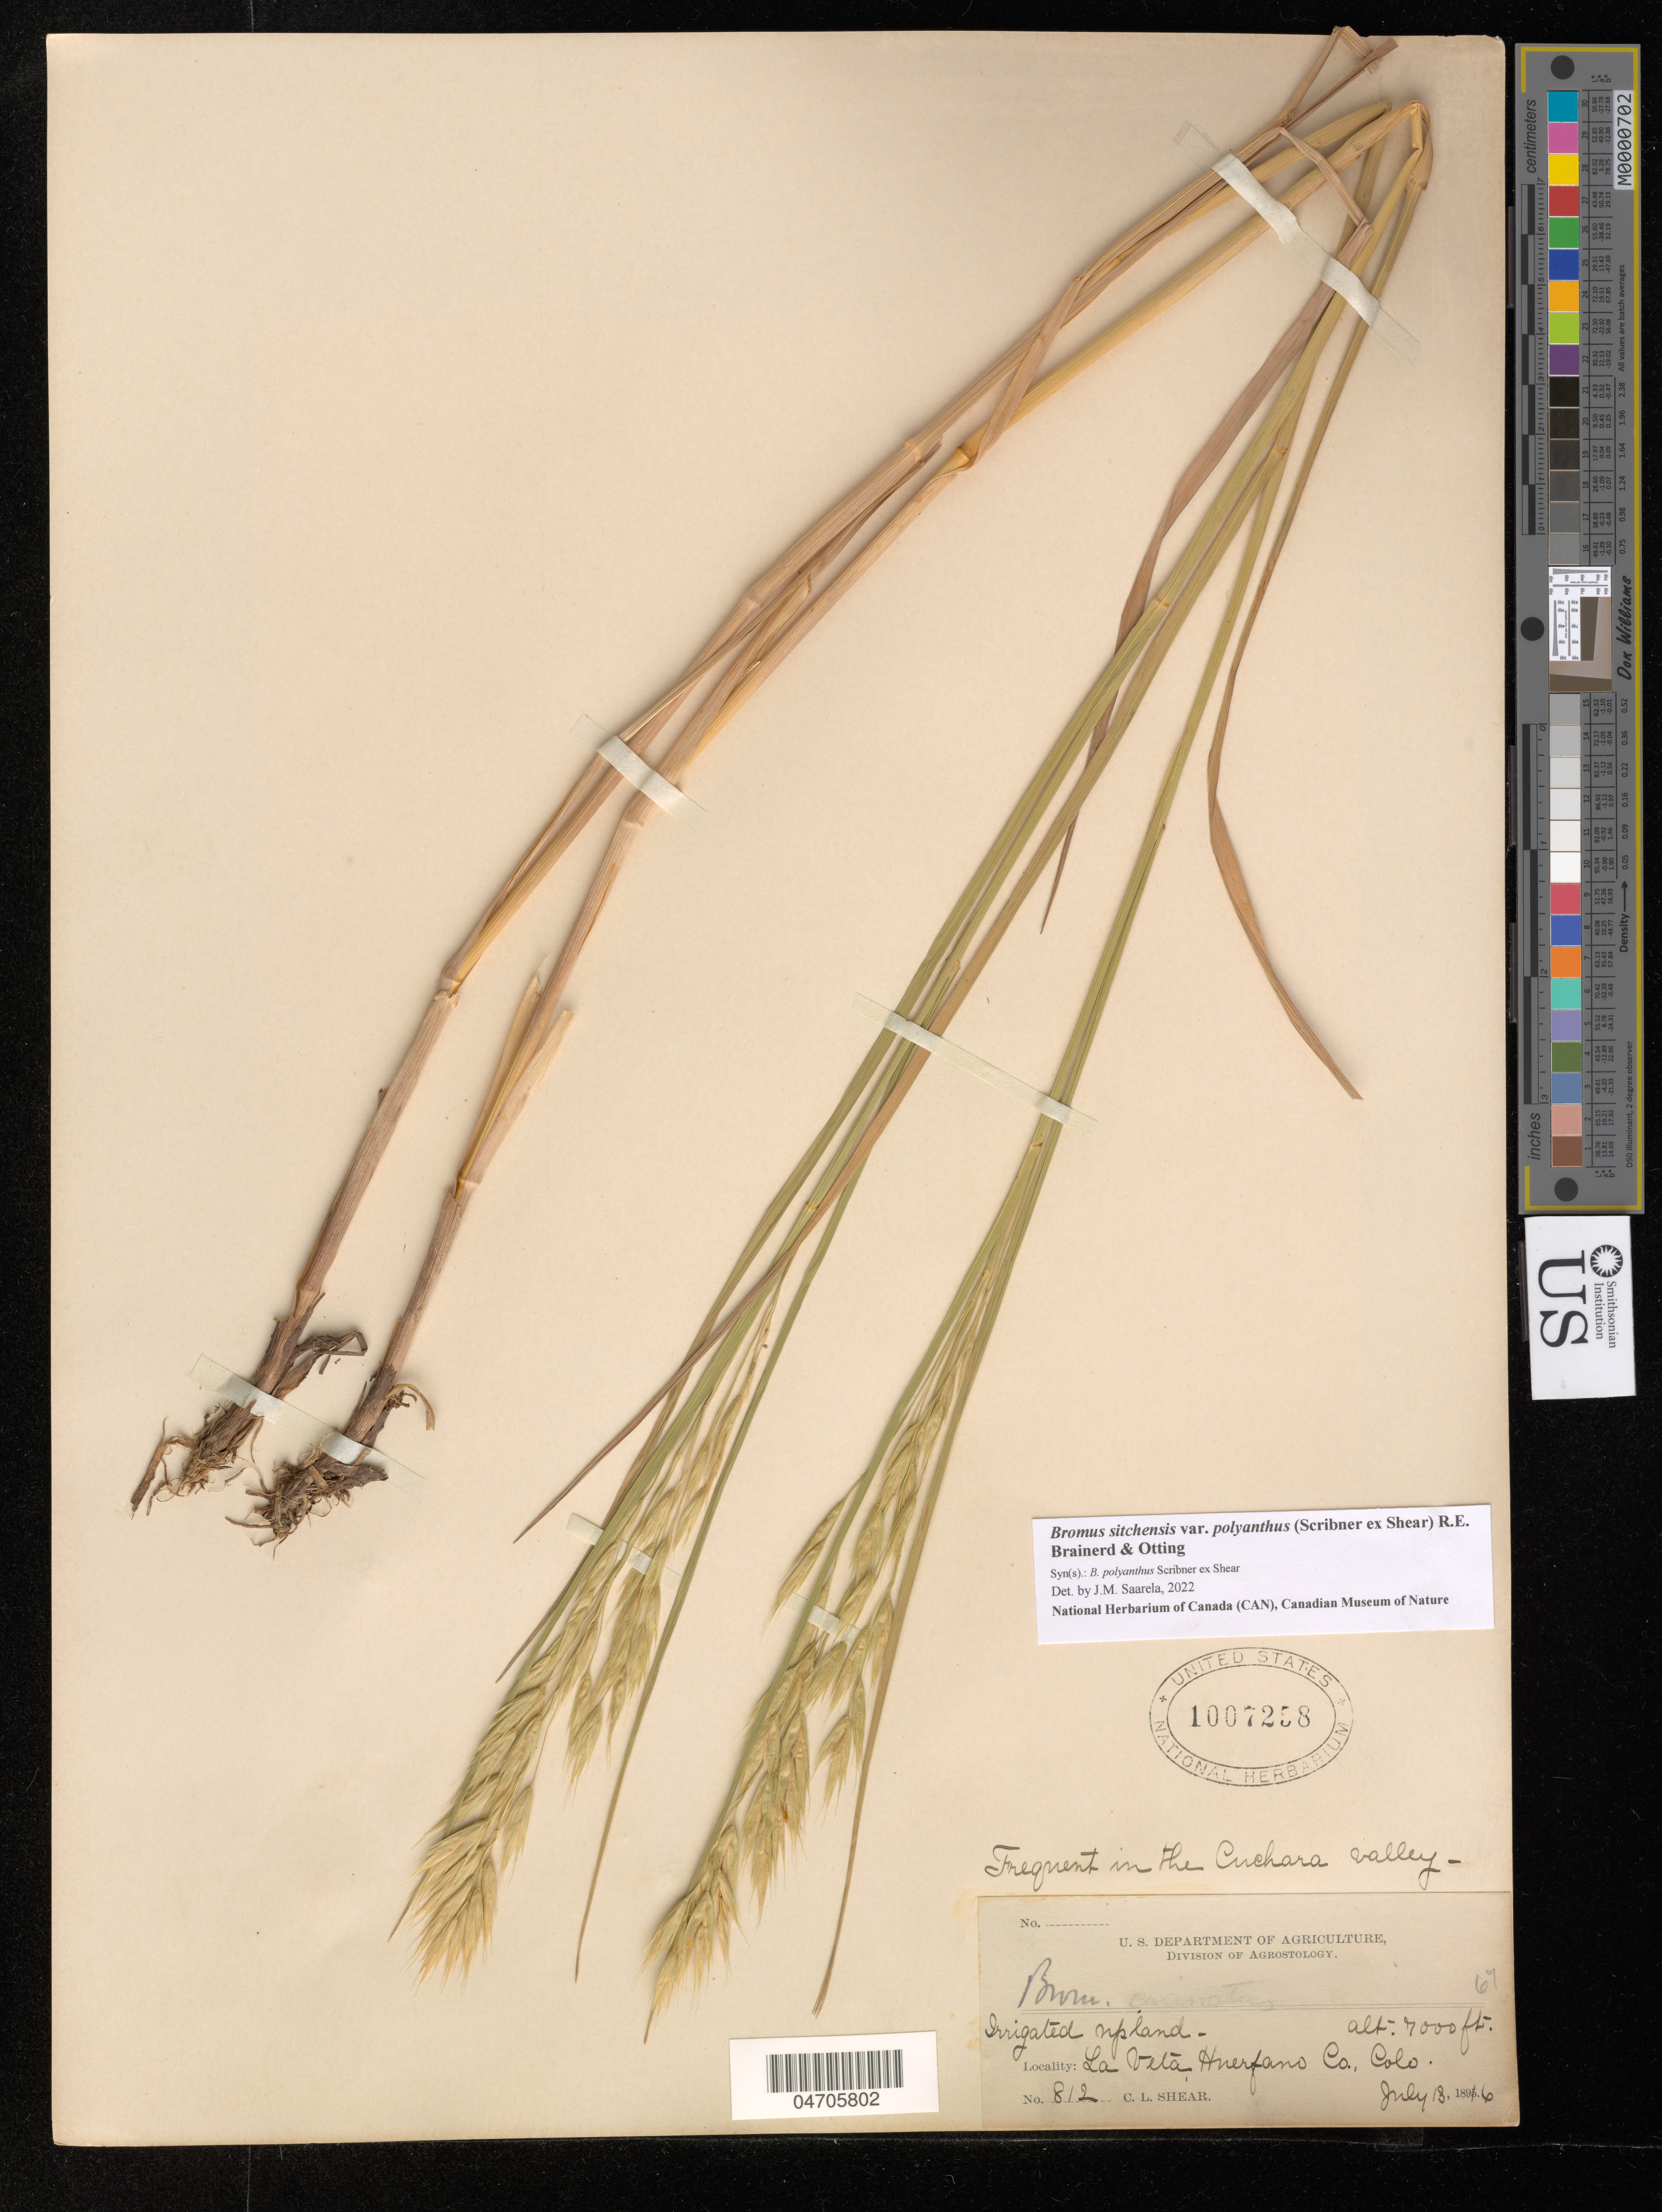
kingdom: Plantae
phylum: Tracheophyta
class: Liliopsida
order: Poales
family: Poaceae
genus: Bromus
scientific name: Bromus sitchensis var. polyanthus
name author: (Scribn. ex Shear) R.E. Brainerd & Otting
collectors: C. L. Shear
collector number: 812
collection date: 1896-07-13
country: United States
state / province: Colorado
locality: La Veta, Huerfano Co.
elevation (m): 2134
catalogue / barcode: US 1007258